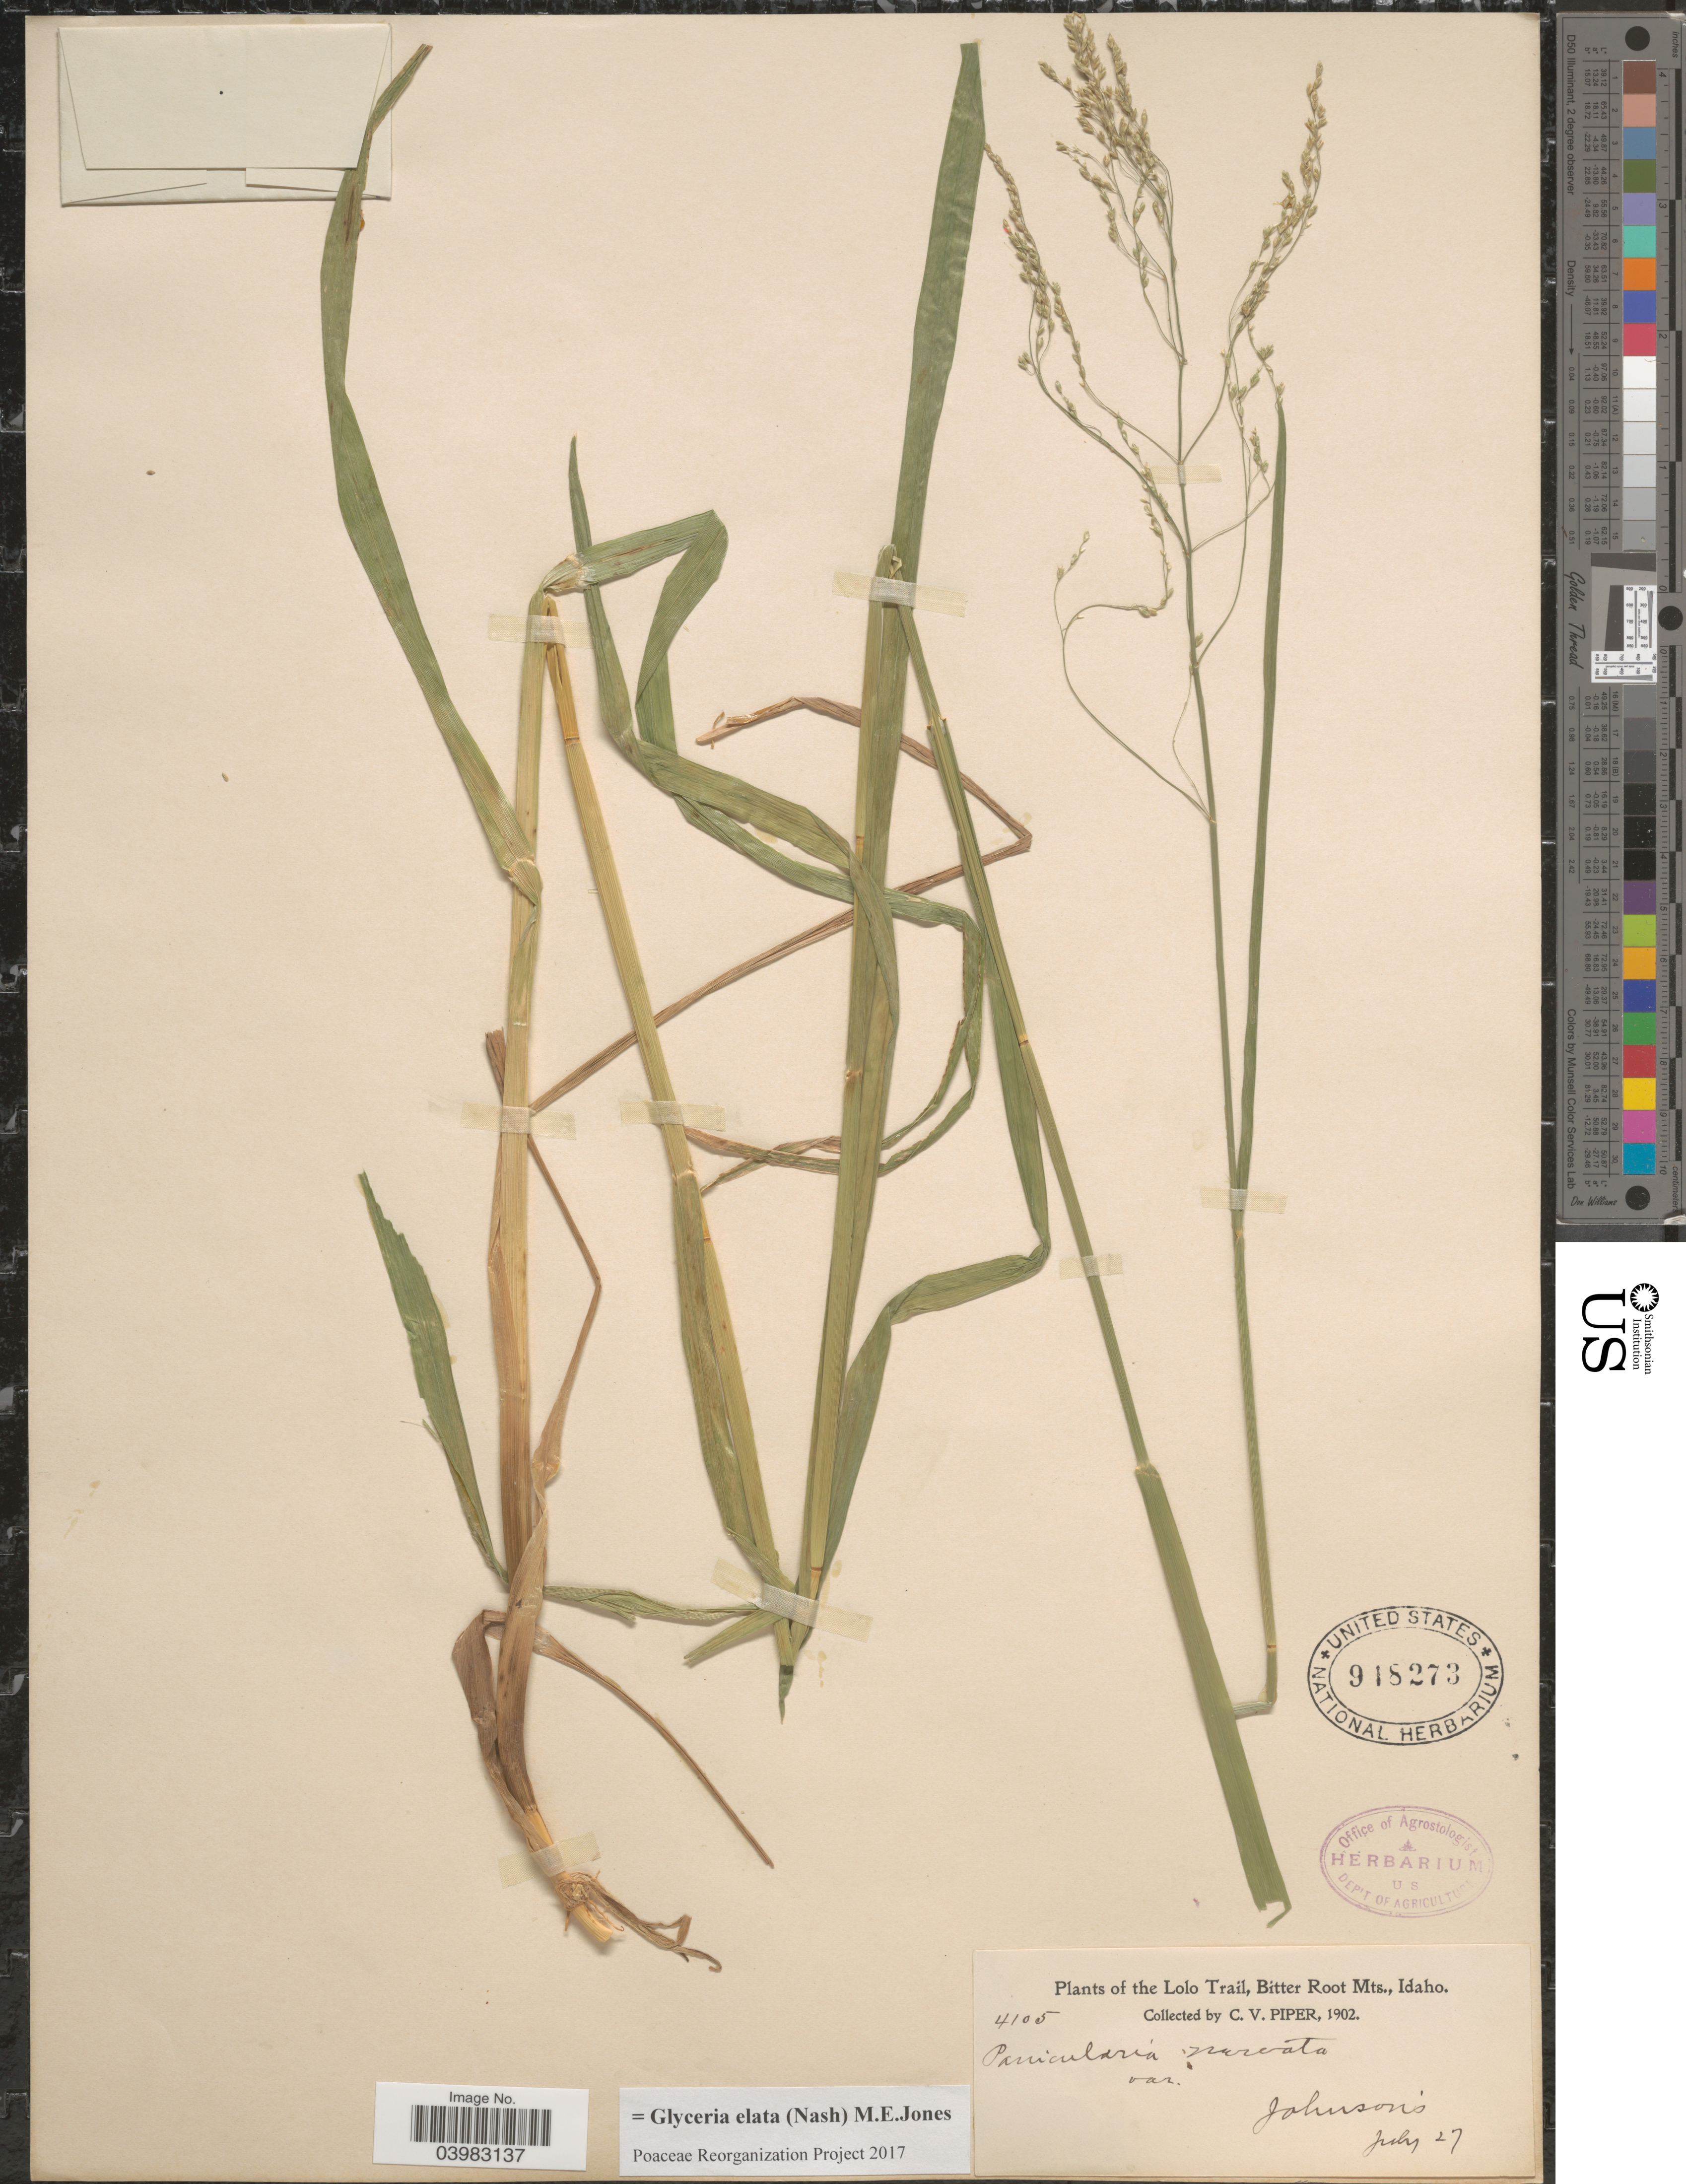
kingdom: Plantae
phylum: Tracheophyta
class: Liliopsida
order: Poales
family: Poaceae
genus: Glyceria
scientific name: Glyceria elata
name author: (Nash) M.E. Jones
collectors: C. V. Piper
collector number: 4105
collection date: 1902-07-27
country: United States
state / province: Idaho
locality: Lolo Trail, Bitter Root Mts. Johnson's.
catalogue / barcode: US 918273